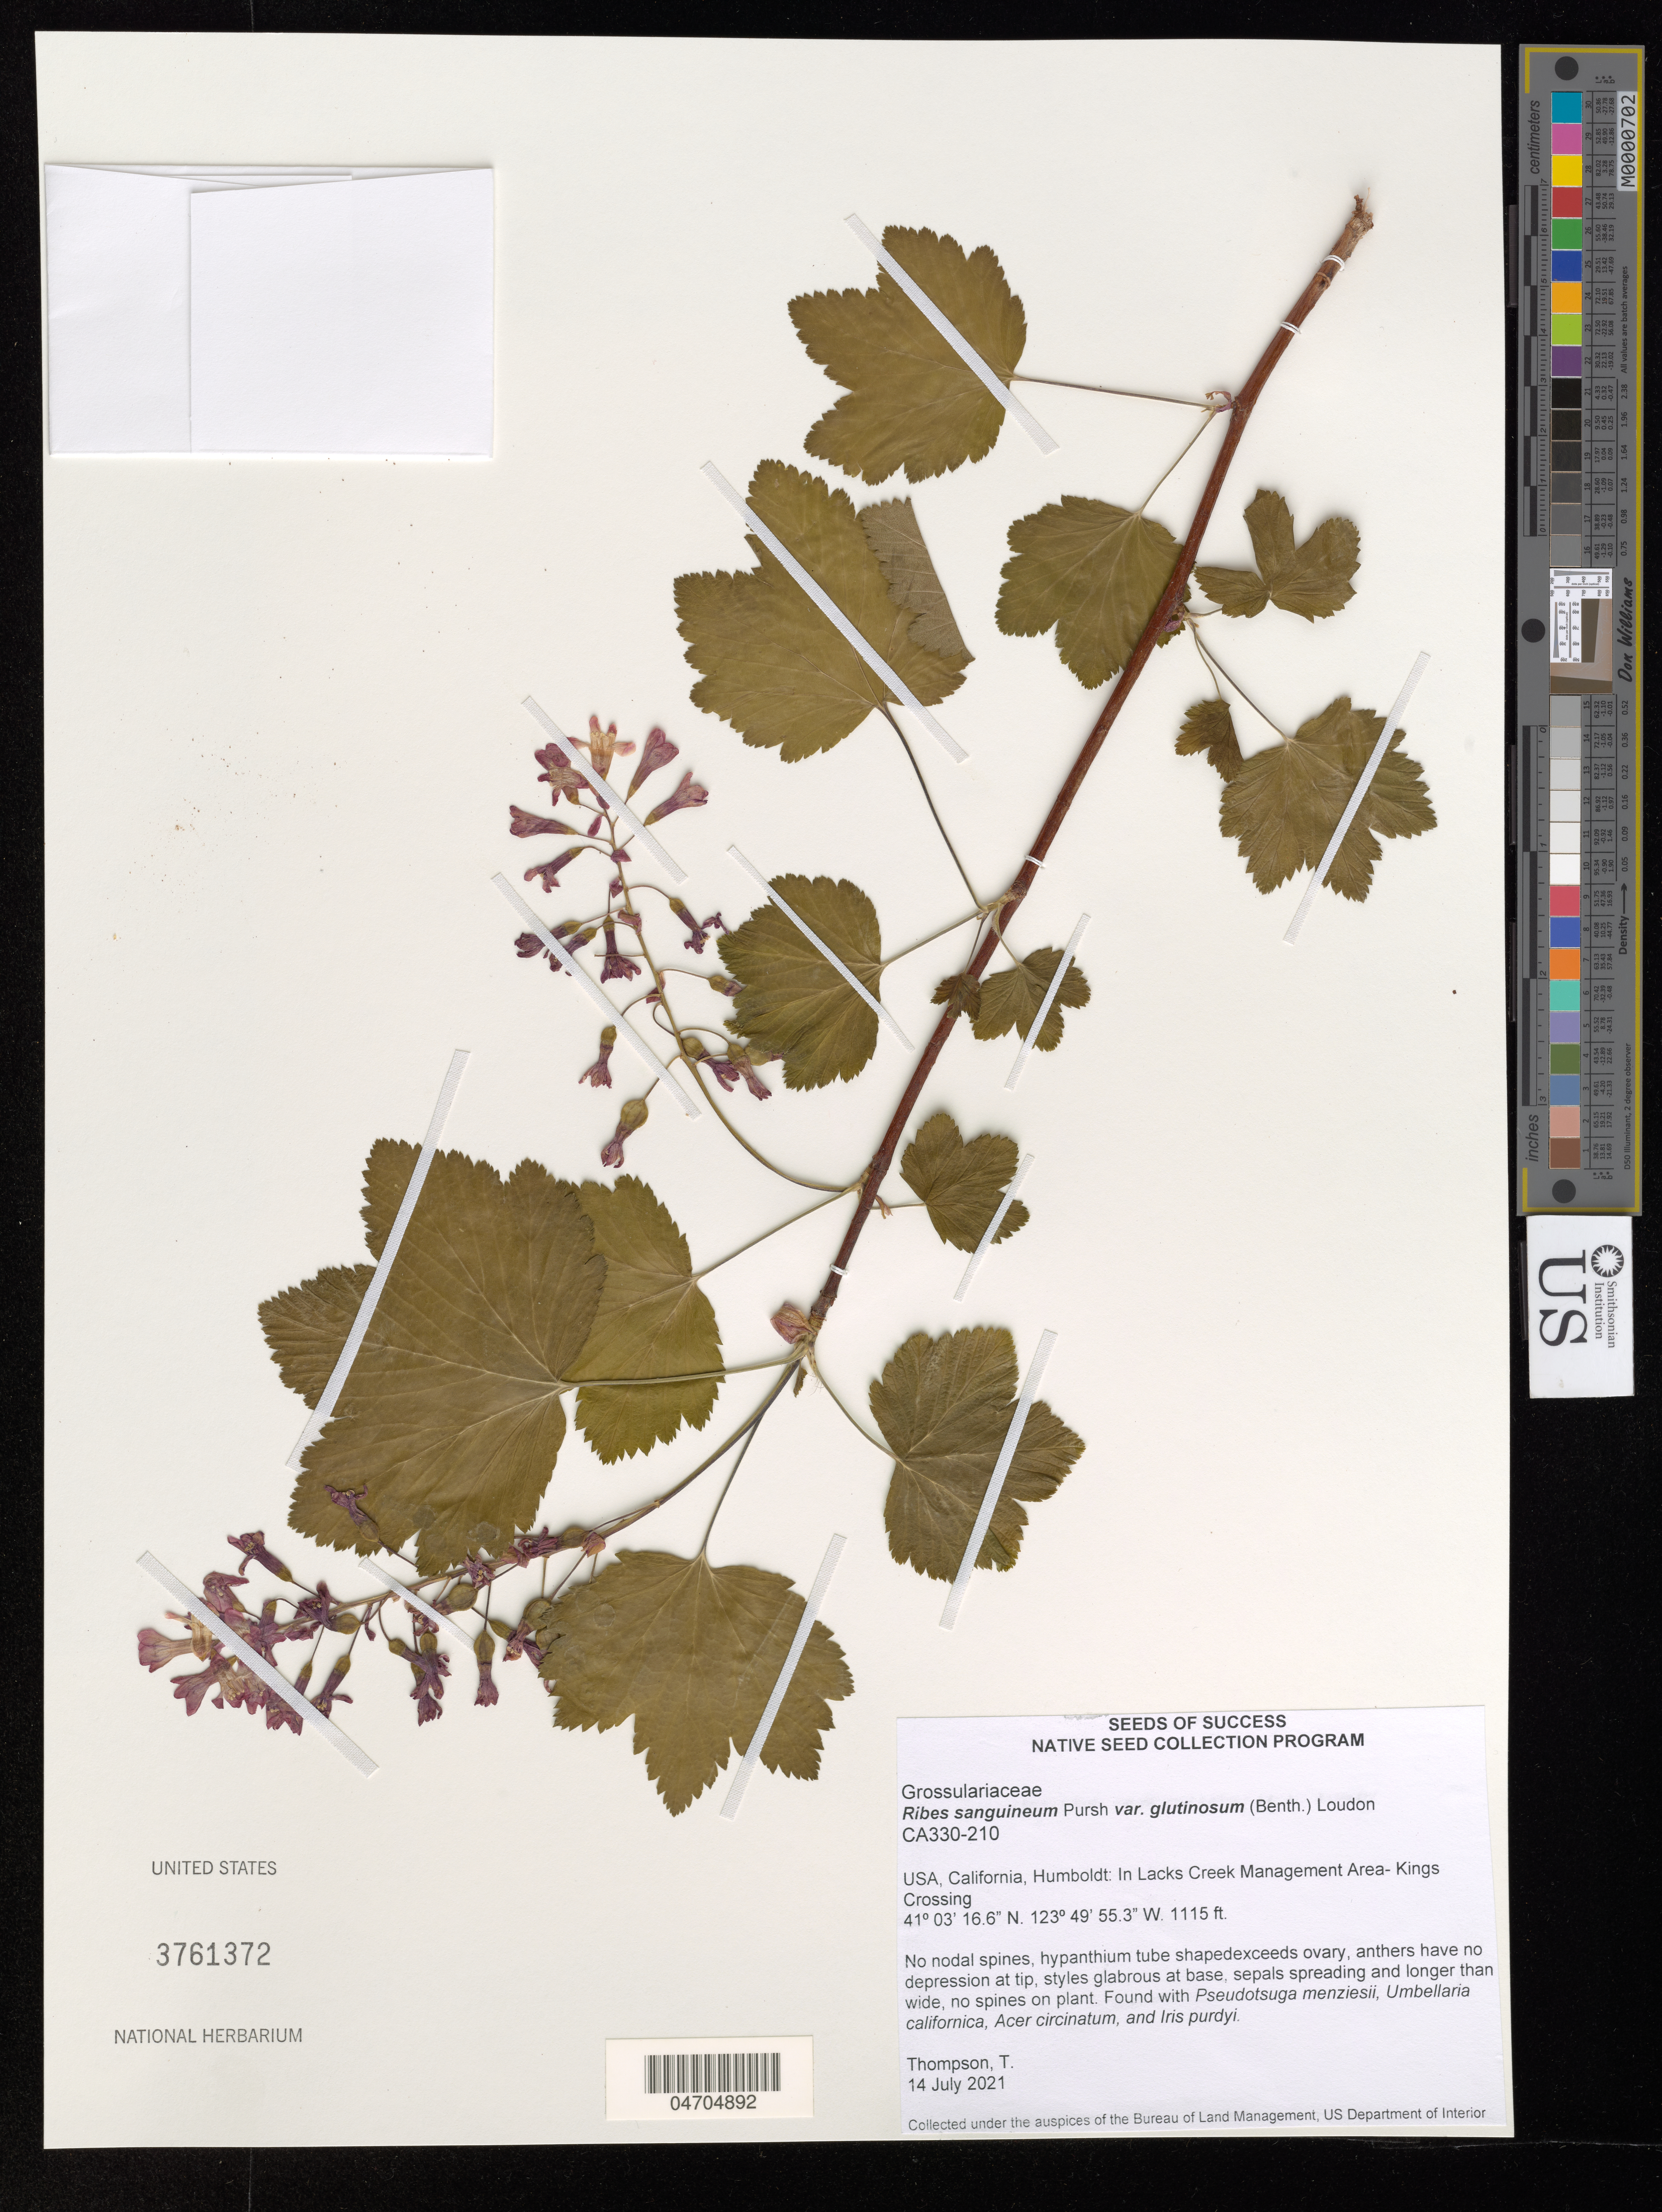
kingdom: Plantae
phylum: Tracheophyta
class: Magnoliopsida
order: Saxifragales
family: Grossulariaceae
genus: Ribes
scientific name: Ribes sanguineum var. glutinosum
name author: (Benth.) Loudon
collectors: T. Thompson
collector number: CA330-210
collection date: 2021-07-14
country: United States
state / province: California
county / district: Humboldt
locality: Humboldt: In Lacks Creek Management Area- Kings Crossing.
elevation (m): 340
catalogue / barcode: US 3761372